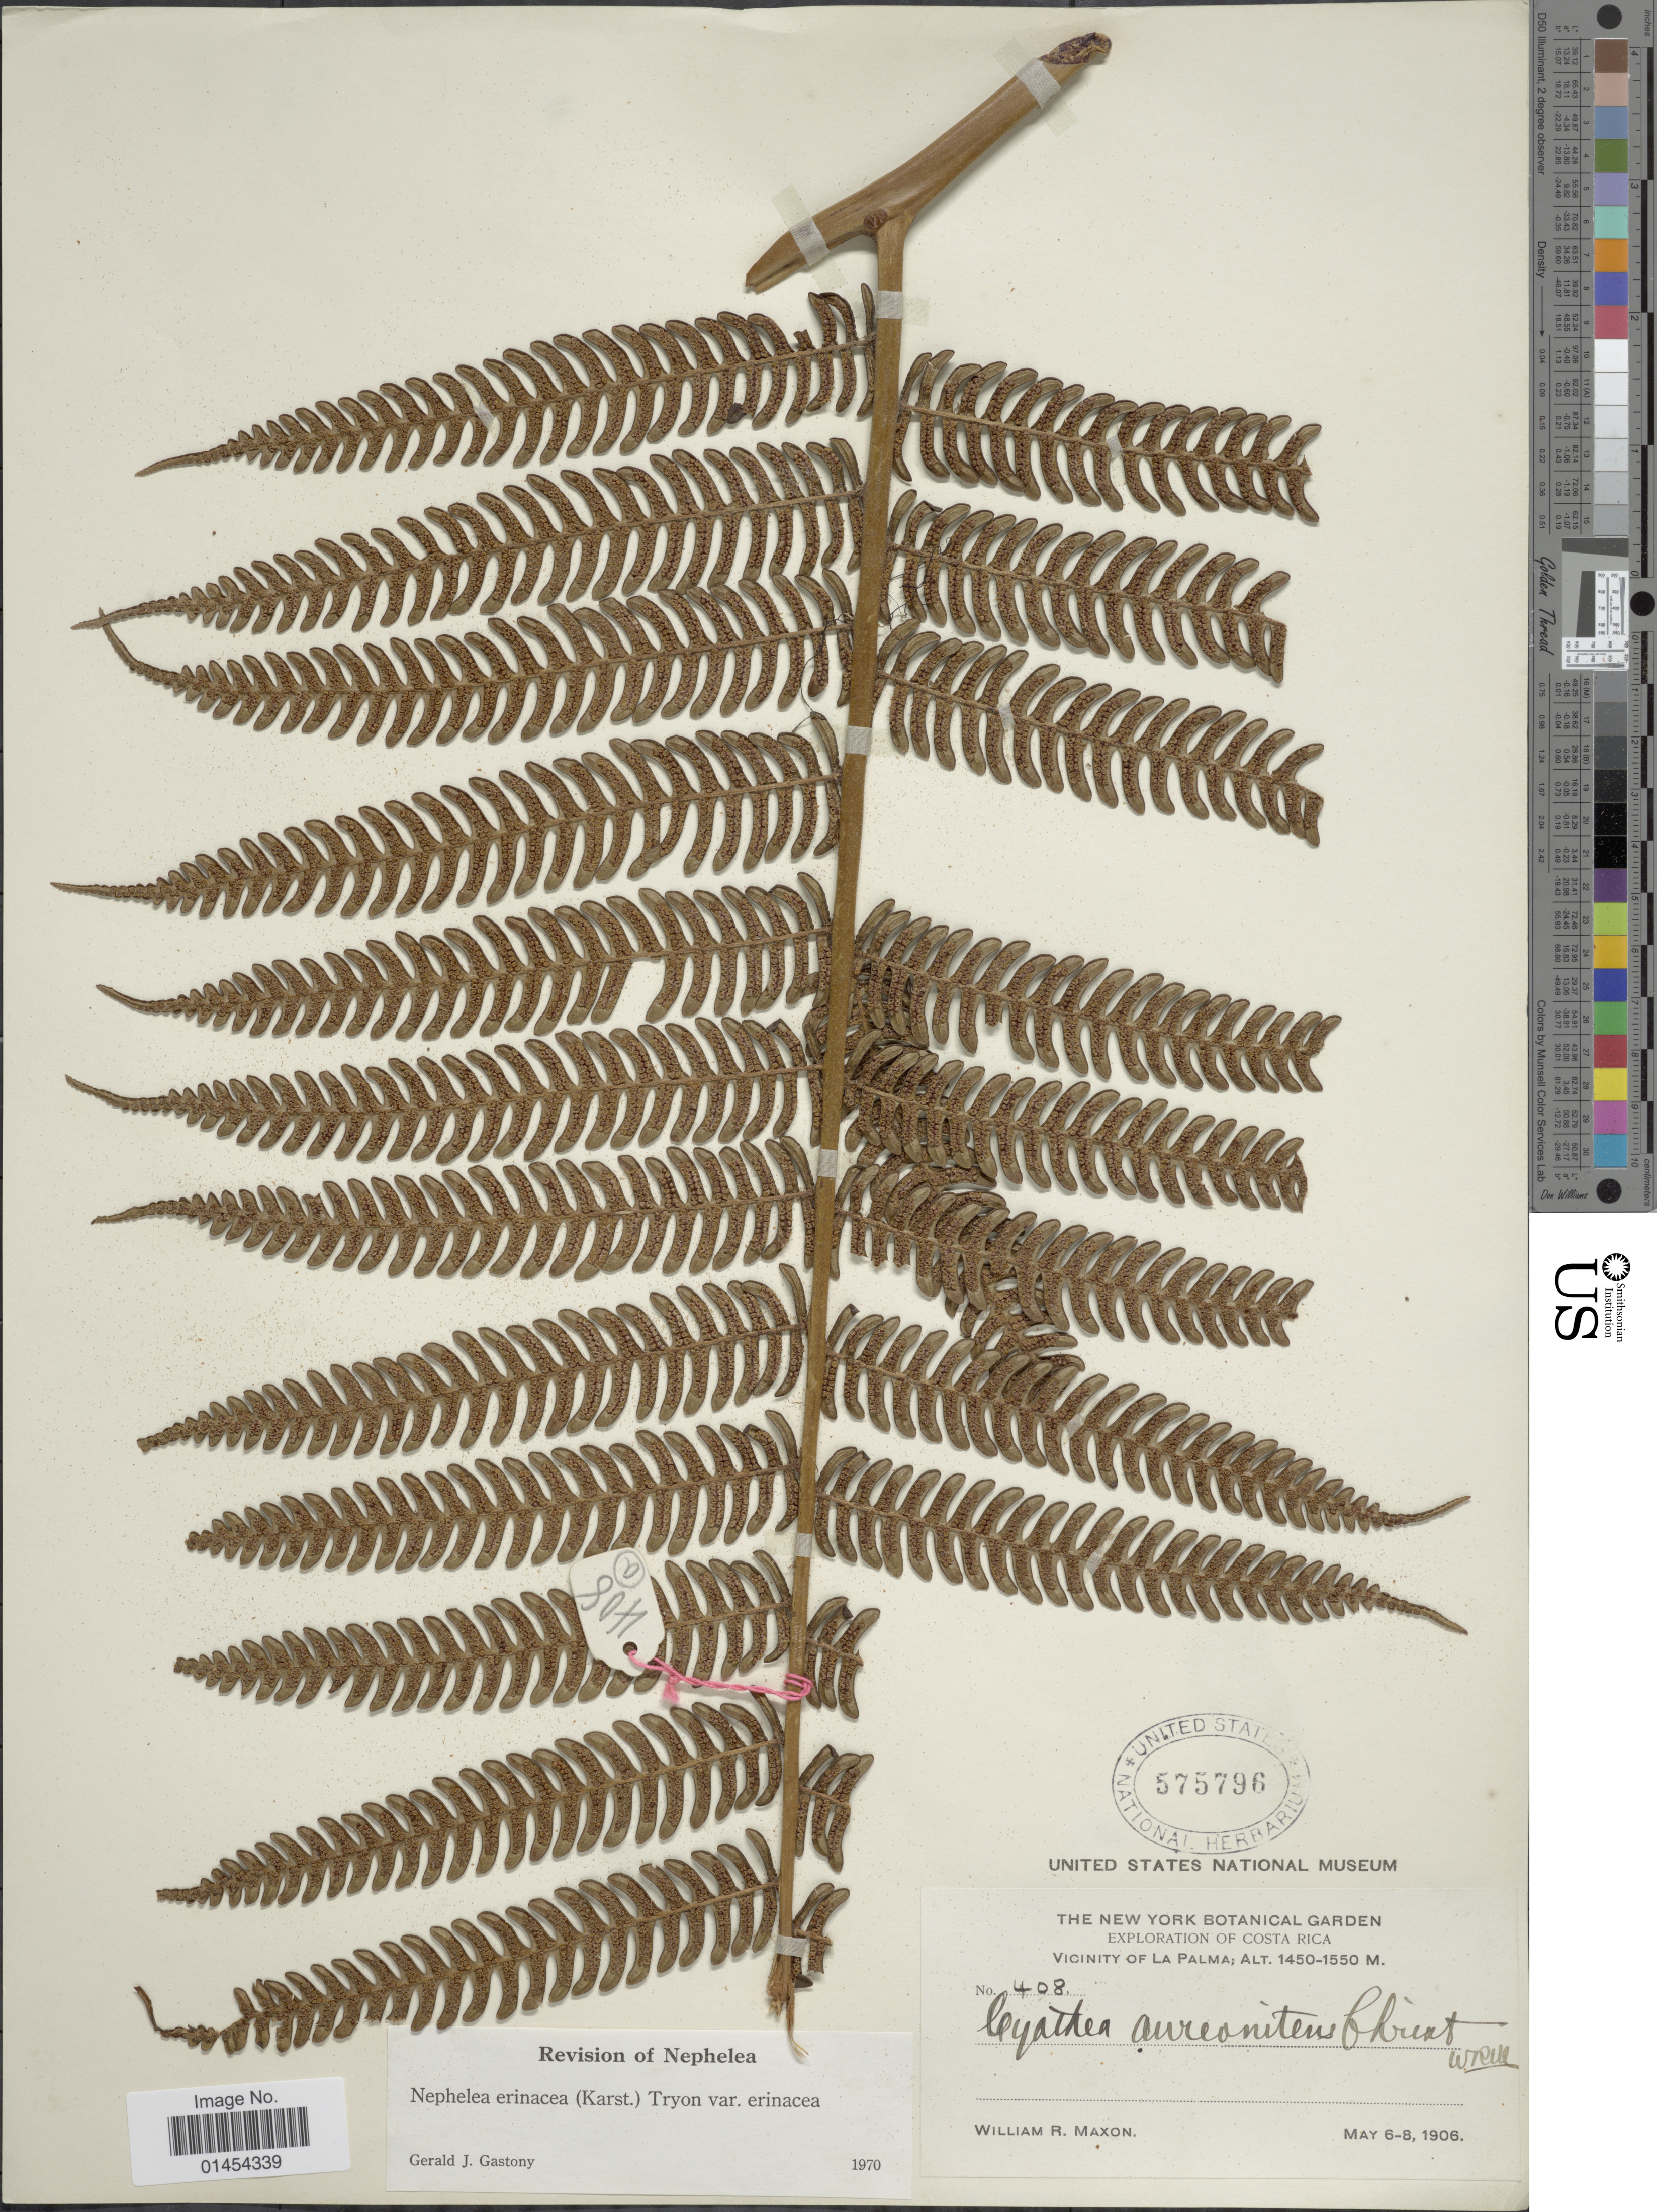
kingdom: Plantae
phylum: Tracheophyta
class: Polypodiopsida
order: Cyatheales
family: Cyatheaceae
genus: Alsophila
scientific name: Alsophila erinacea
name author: (H. Karst.) D.S. Conant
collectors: W. R. Maxon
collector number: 408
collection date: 1906-05-06/1906-05-08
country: Costa Rica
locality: Vicinity of La Palma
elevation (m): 1450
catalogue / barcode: US 575796